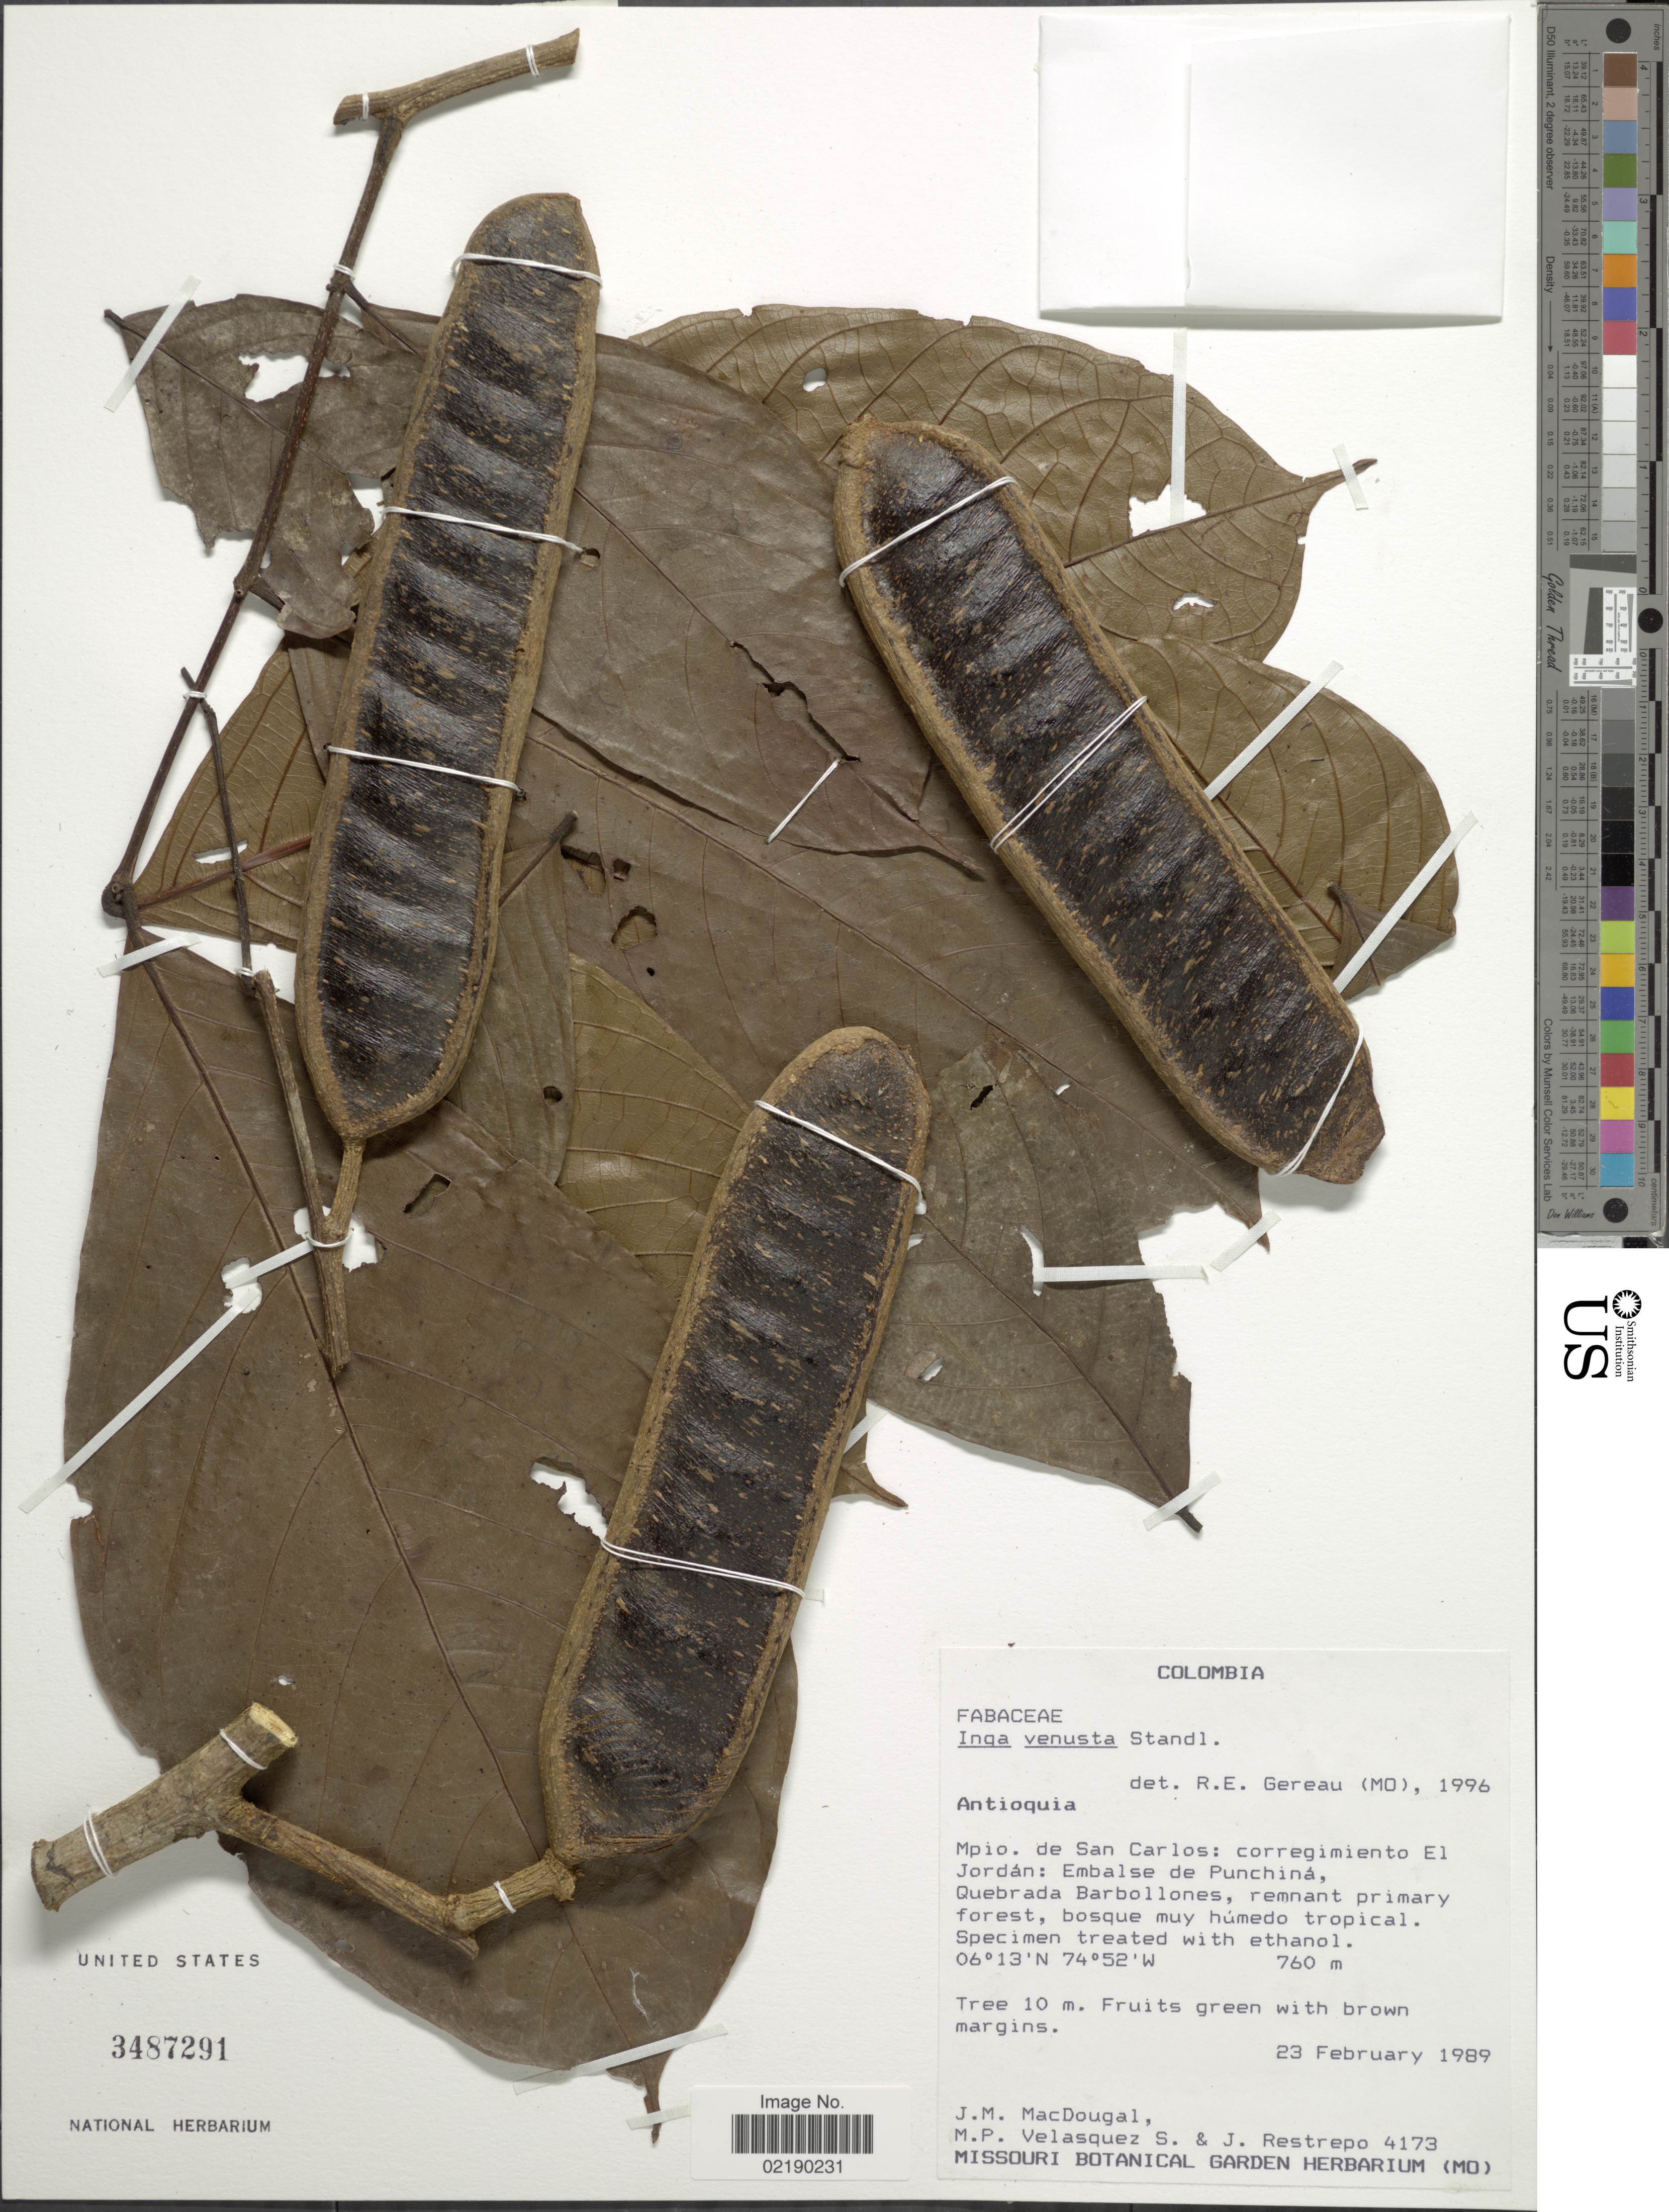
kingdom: Plantae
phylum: Tracheophyta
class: Magnoliopsida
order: Fabales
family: Fabaceae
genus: Inga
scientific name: Inga venusta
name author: Standl.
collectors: J. M. MacDougal, M. Velasquez & J. Restrepo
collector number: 4173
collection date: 1989-02-23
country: Colombia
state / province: Antioquia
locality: Mpio. de san Carlos: corregimiento El Jordan: Embalse de Punchina, Quebrada Barbollones, remnant primary forest, bosque humedo tropical.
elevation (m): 760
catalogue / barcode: US 3487291